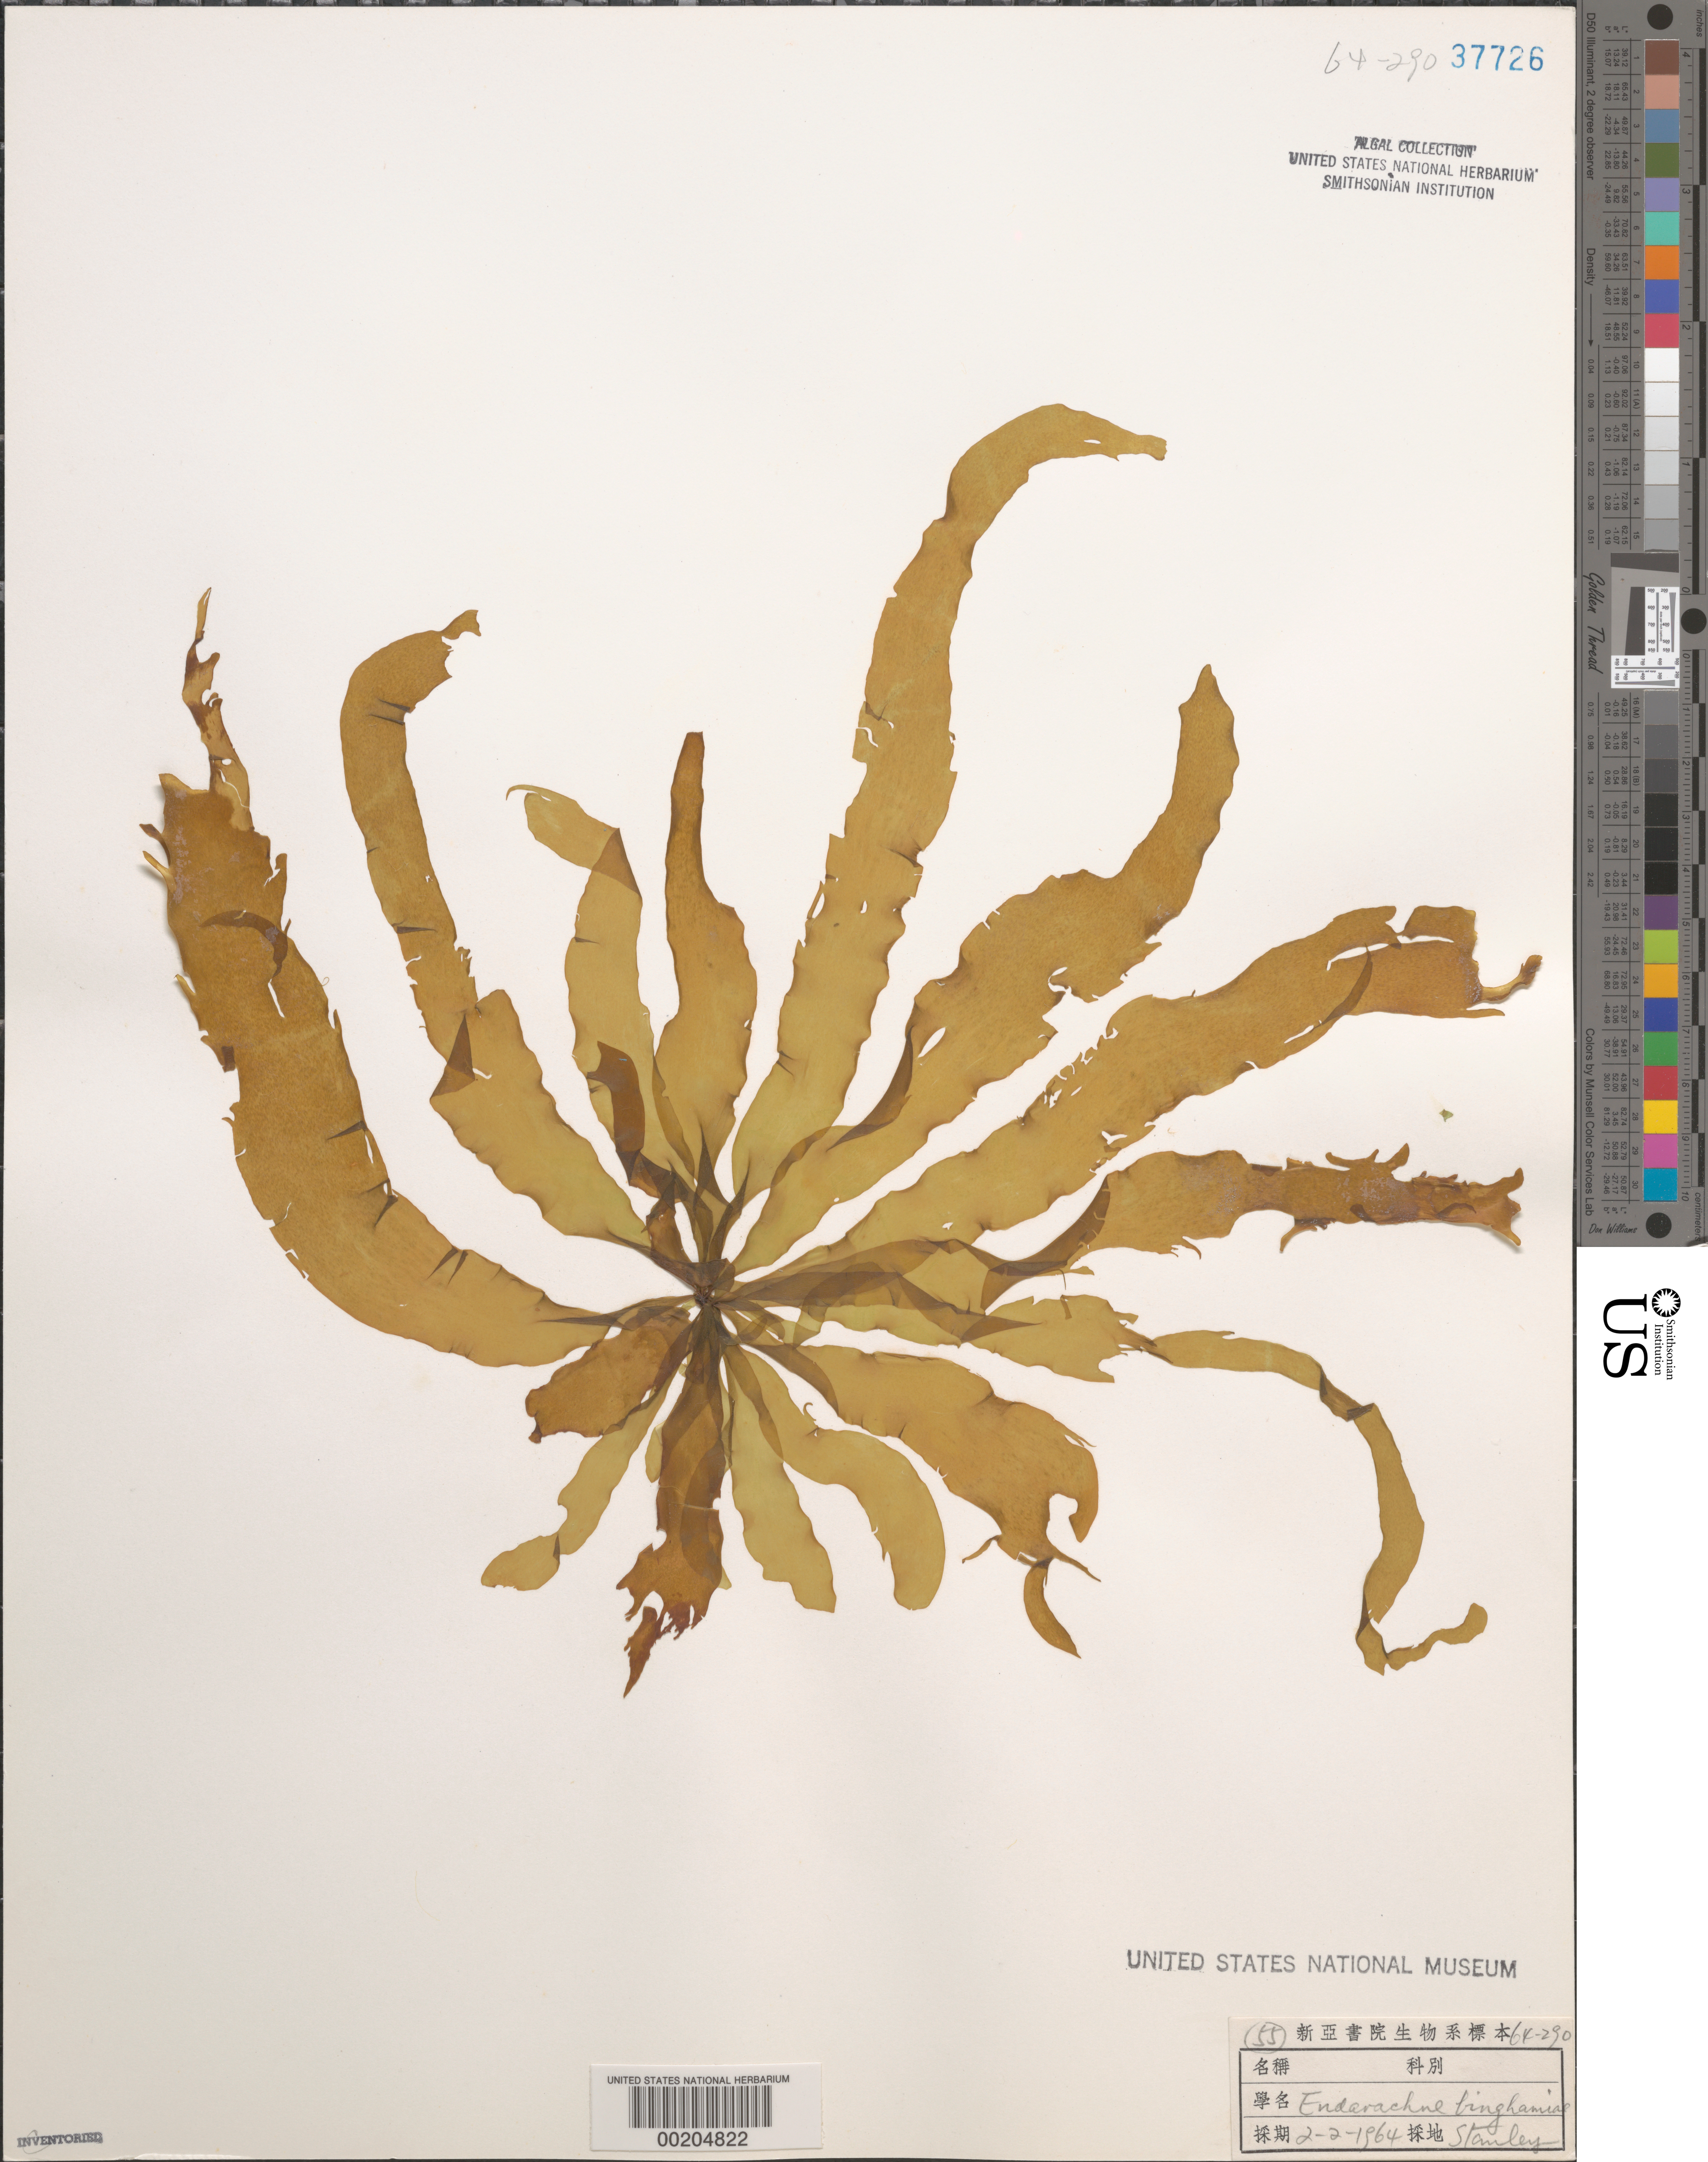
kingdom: Chromista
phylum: Ochrophyta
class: Phaeophyceae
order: Scytosiphonales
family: Scytosiphonaceae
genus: Petalonia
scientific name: Petalonia binghamiae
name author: (J. Agardh) K.L.Vinogr.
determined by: Algae name updating Project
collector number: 64-290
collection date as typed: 02 Feb 1964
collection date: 1964-02-02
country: China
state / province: Hong Kong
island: Hong Kong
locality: Stanley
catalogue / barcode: US 37726